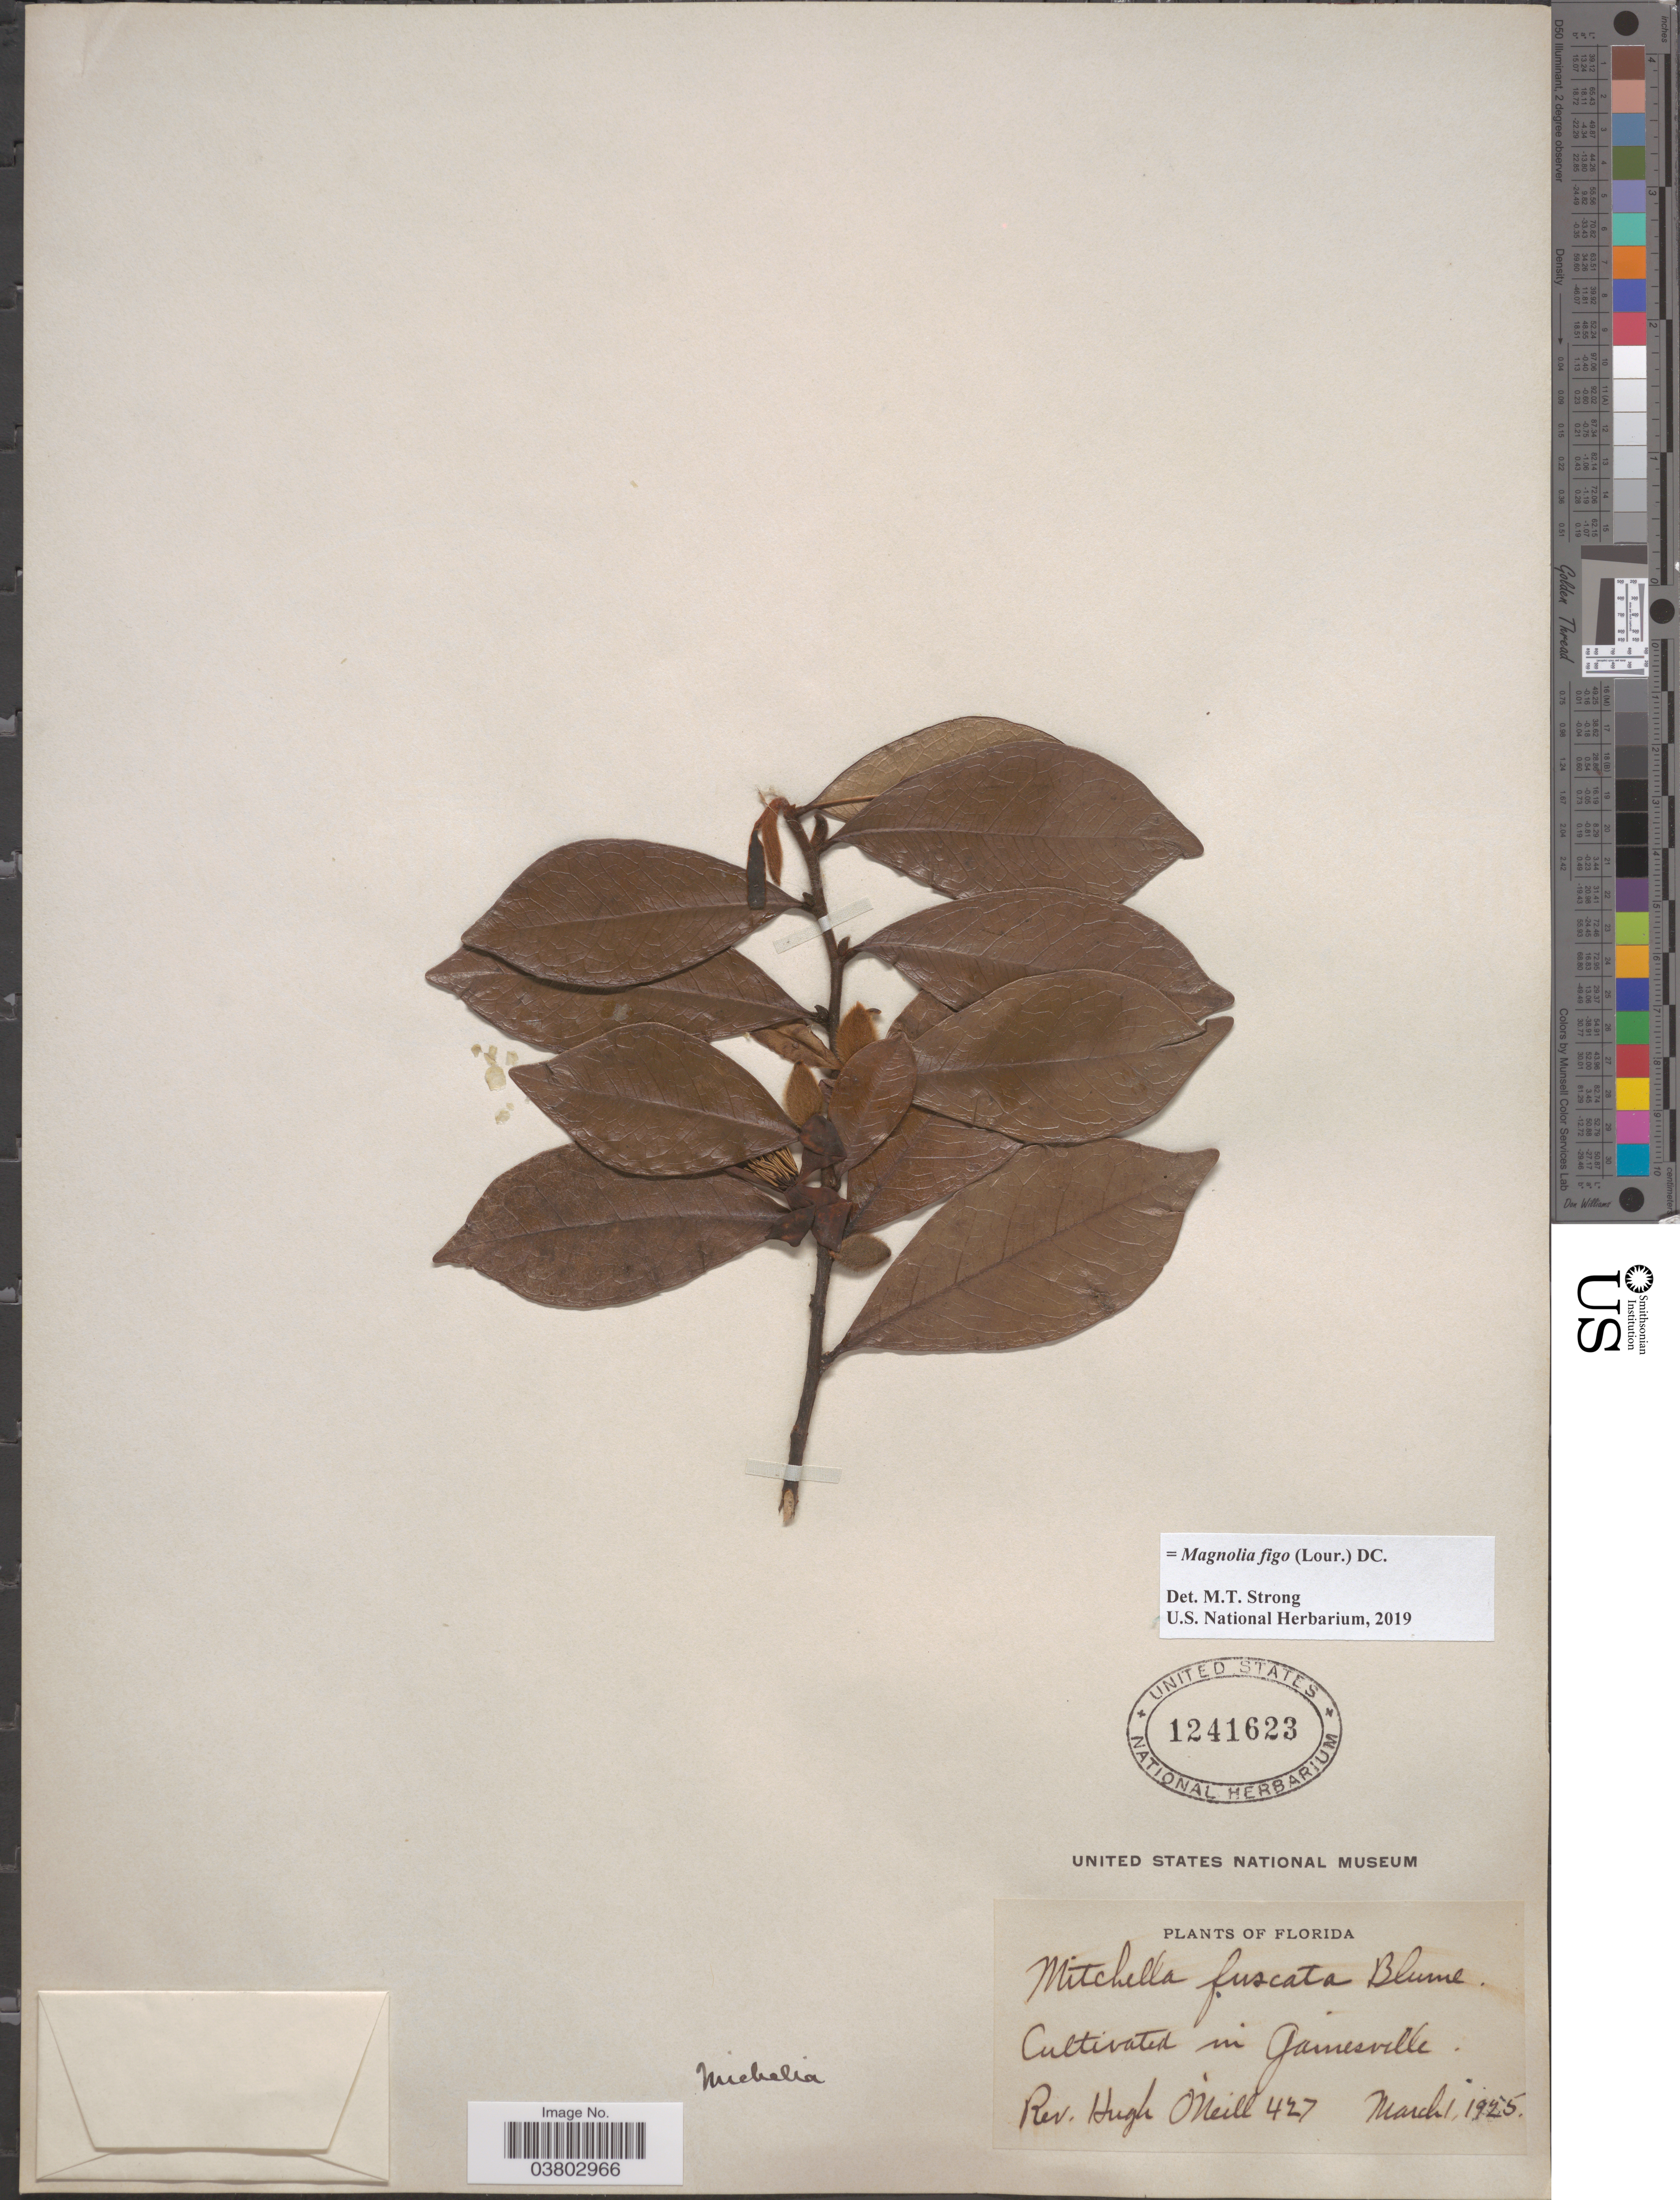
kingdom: Plantae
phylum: Tracheophyta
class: Magnoliopsida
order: Magnoliales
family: Magnoliaceae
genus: Magnolia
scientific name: Magnolia figo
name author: (Lour.) DC.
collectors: H. O'Neill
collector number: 427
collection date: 1925-03-01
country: United States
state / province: Florida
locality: Gainesville.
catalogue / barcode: US 1241623